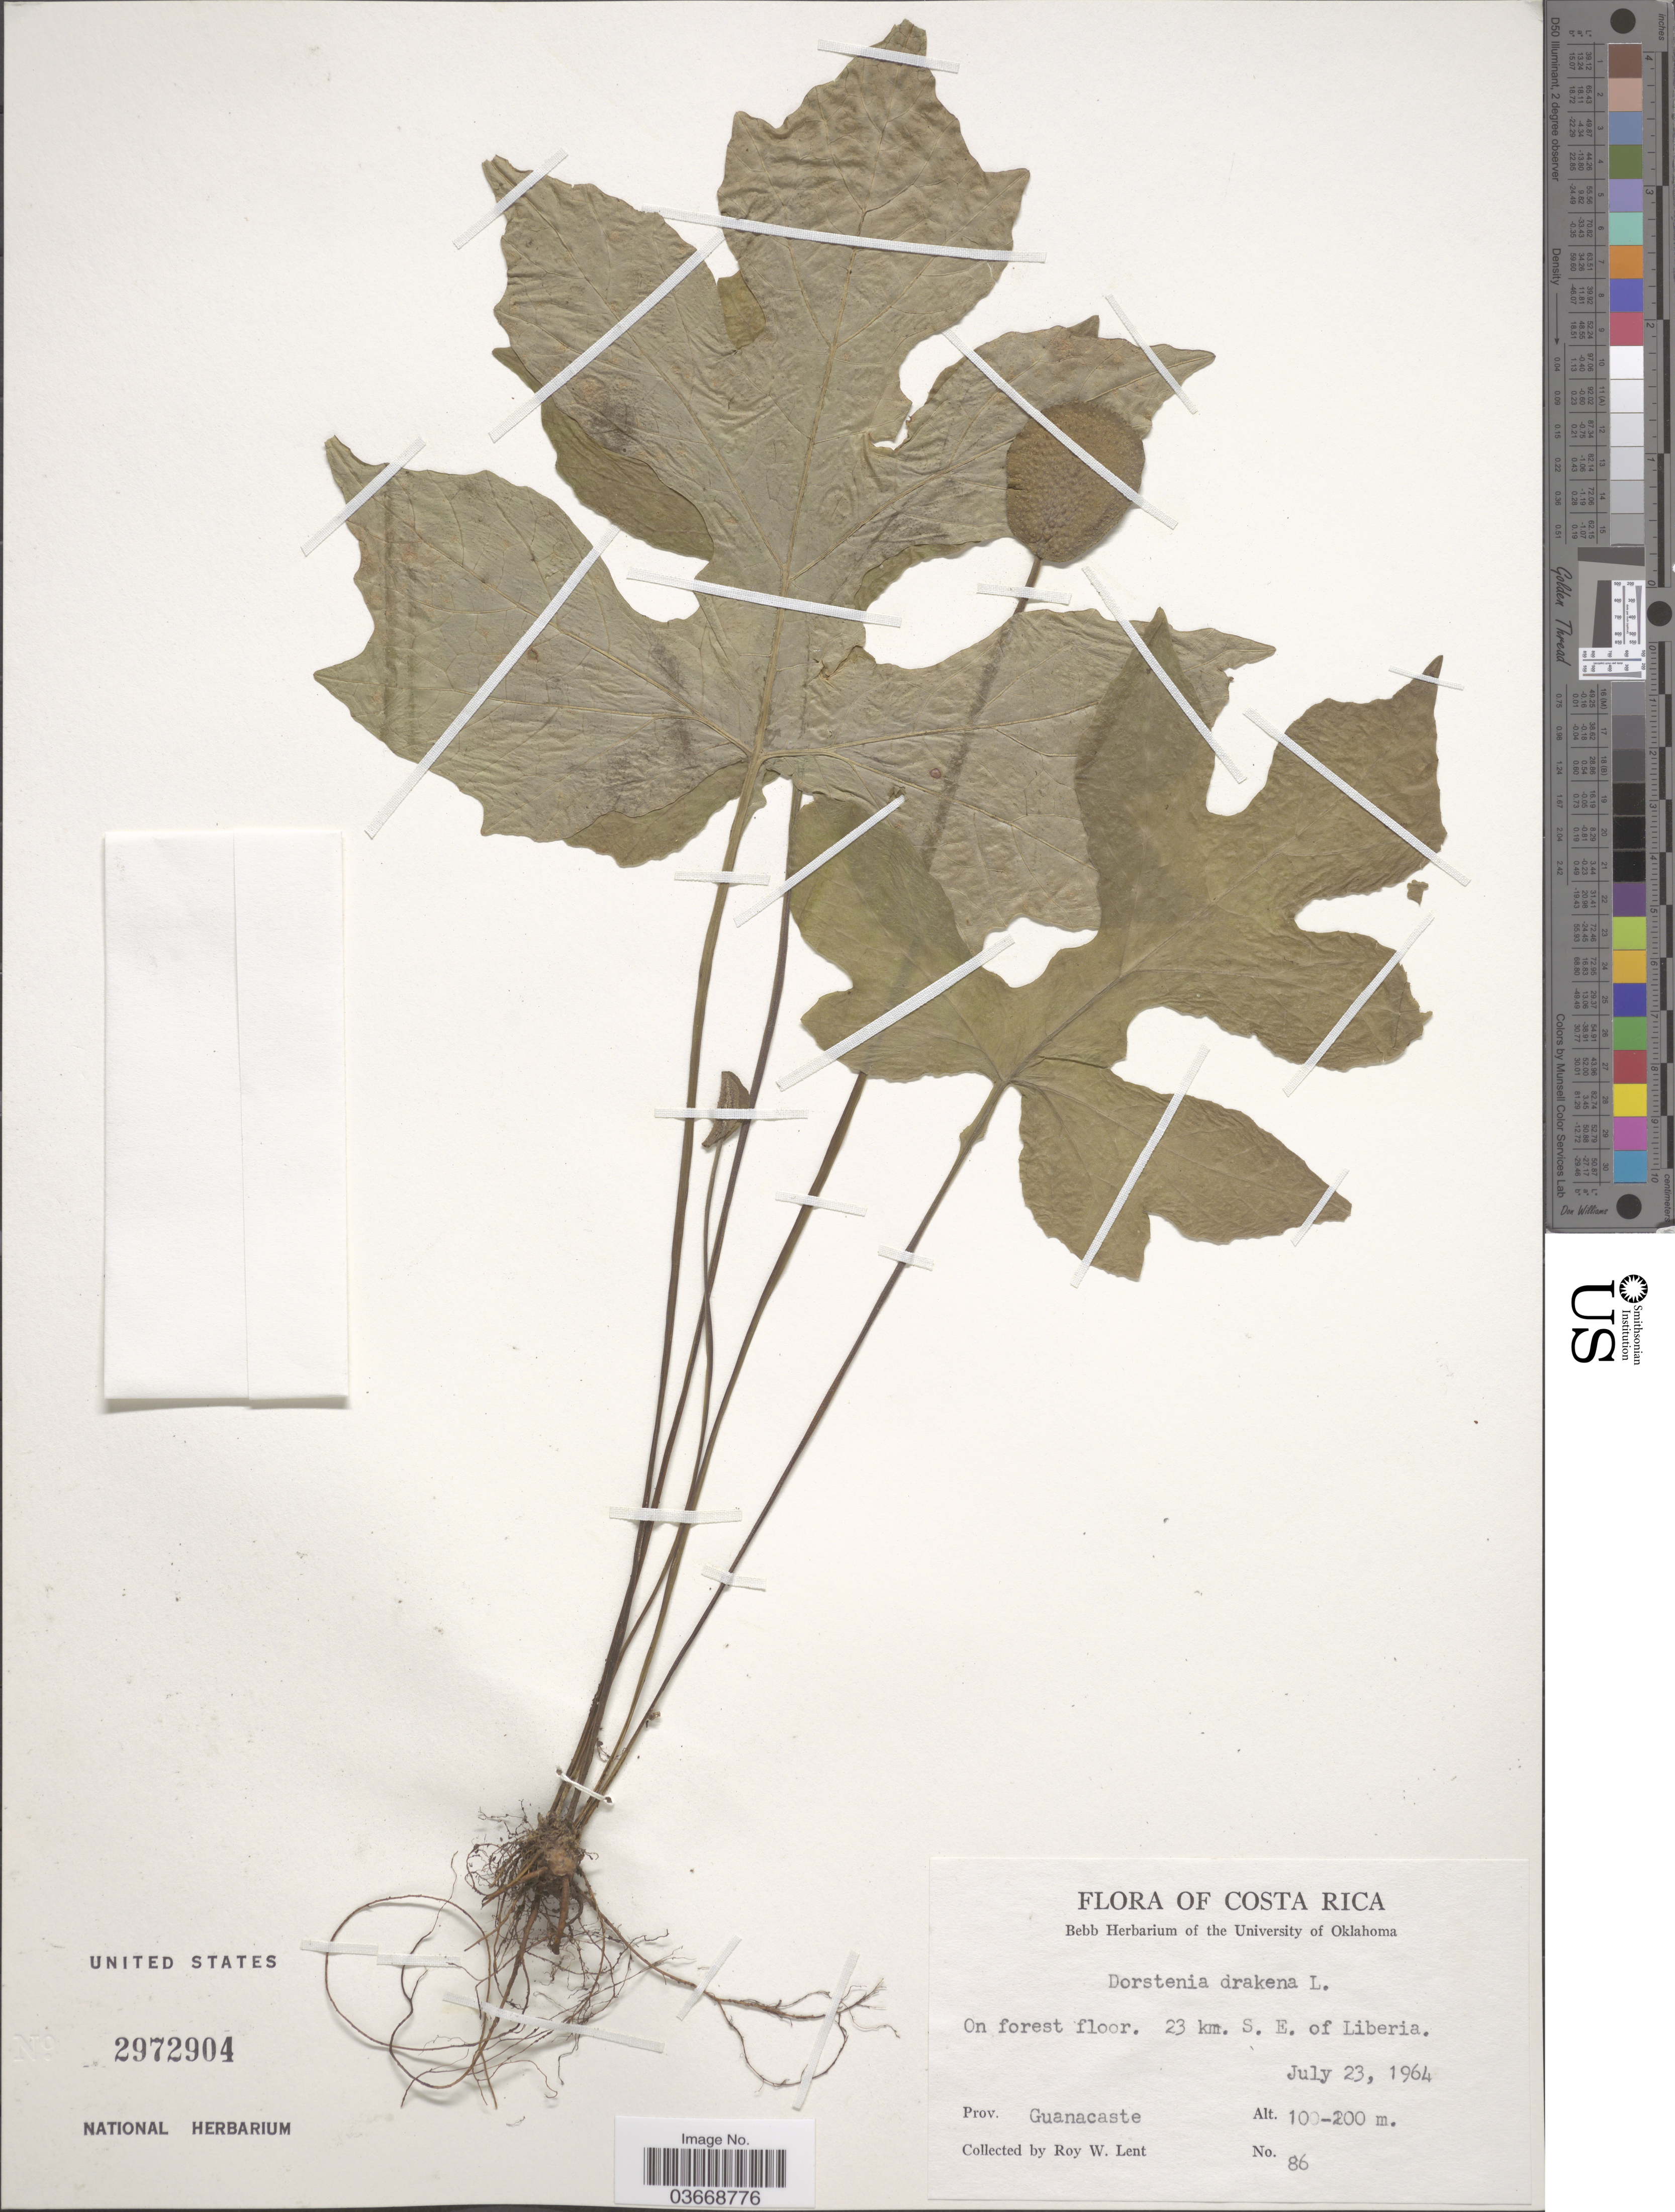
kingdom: Plantae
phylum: Tracheophyta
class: Magnoliopsida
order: Rosales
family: Moraceae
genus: Dorstenia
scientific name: Dorstenia drakena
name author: L.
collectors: R. W. Lent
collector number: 86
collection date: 1964-07-23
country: Costa Rica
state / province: Guanacaste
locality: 23 km. S. E. of Liberia. Prov. Guanacaste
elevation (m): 100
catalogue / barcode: US 2972904